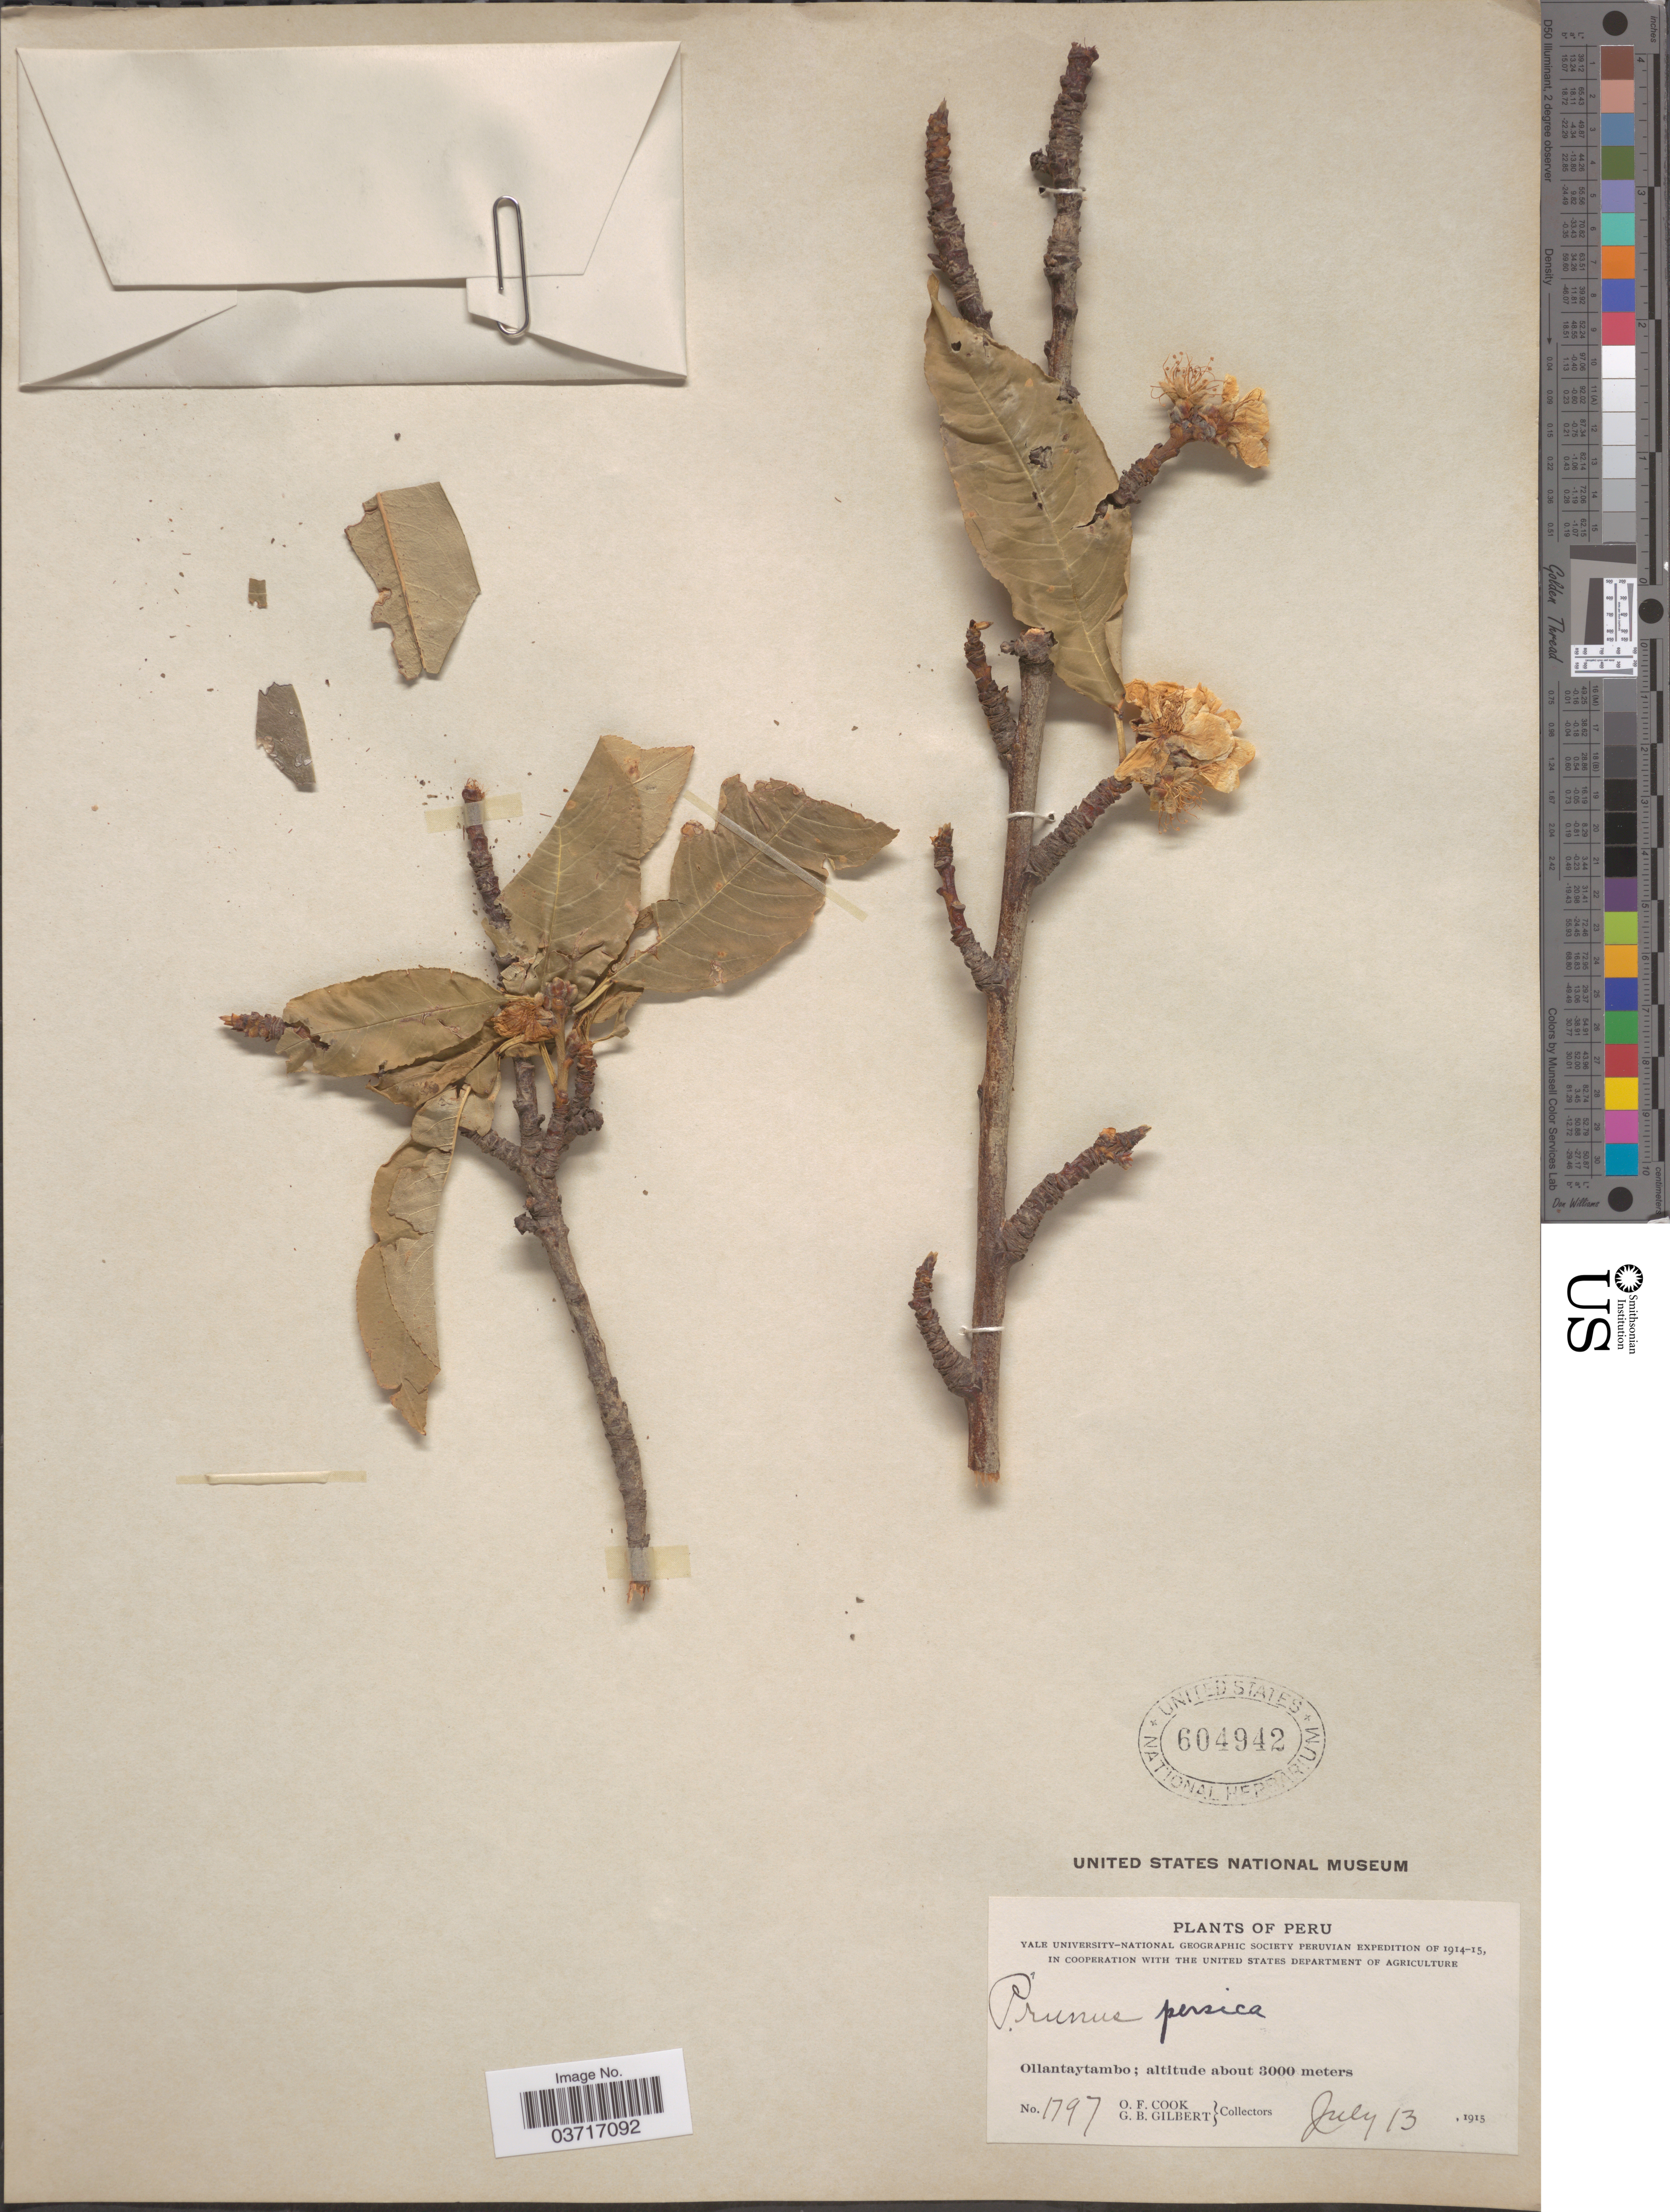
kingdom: Plantae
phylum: Tracheophyta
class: Magnoliopsida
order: Rosales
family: Rosaceae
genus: Prunus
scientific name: Prunus persica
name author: (L.) Batsch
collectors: O. F. Cook & G. B. Gilbert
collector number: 1797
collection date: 1915-07-13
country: Peru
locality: Ollantaytambo.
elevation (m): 3000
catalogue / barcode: US 604942